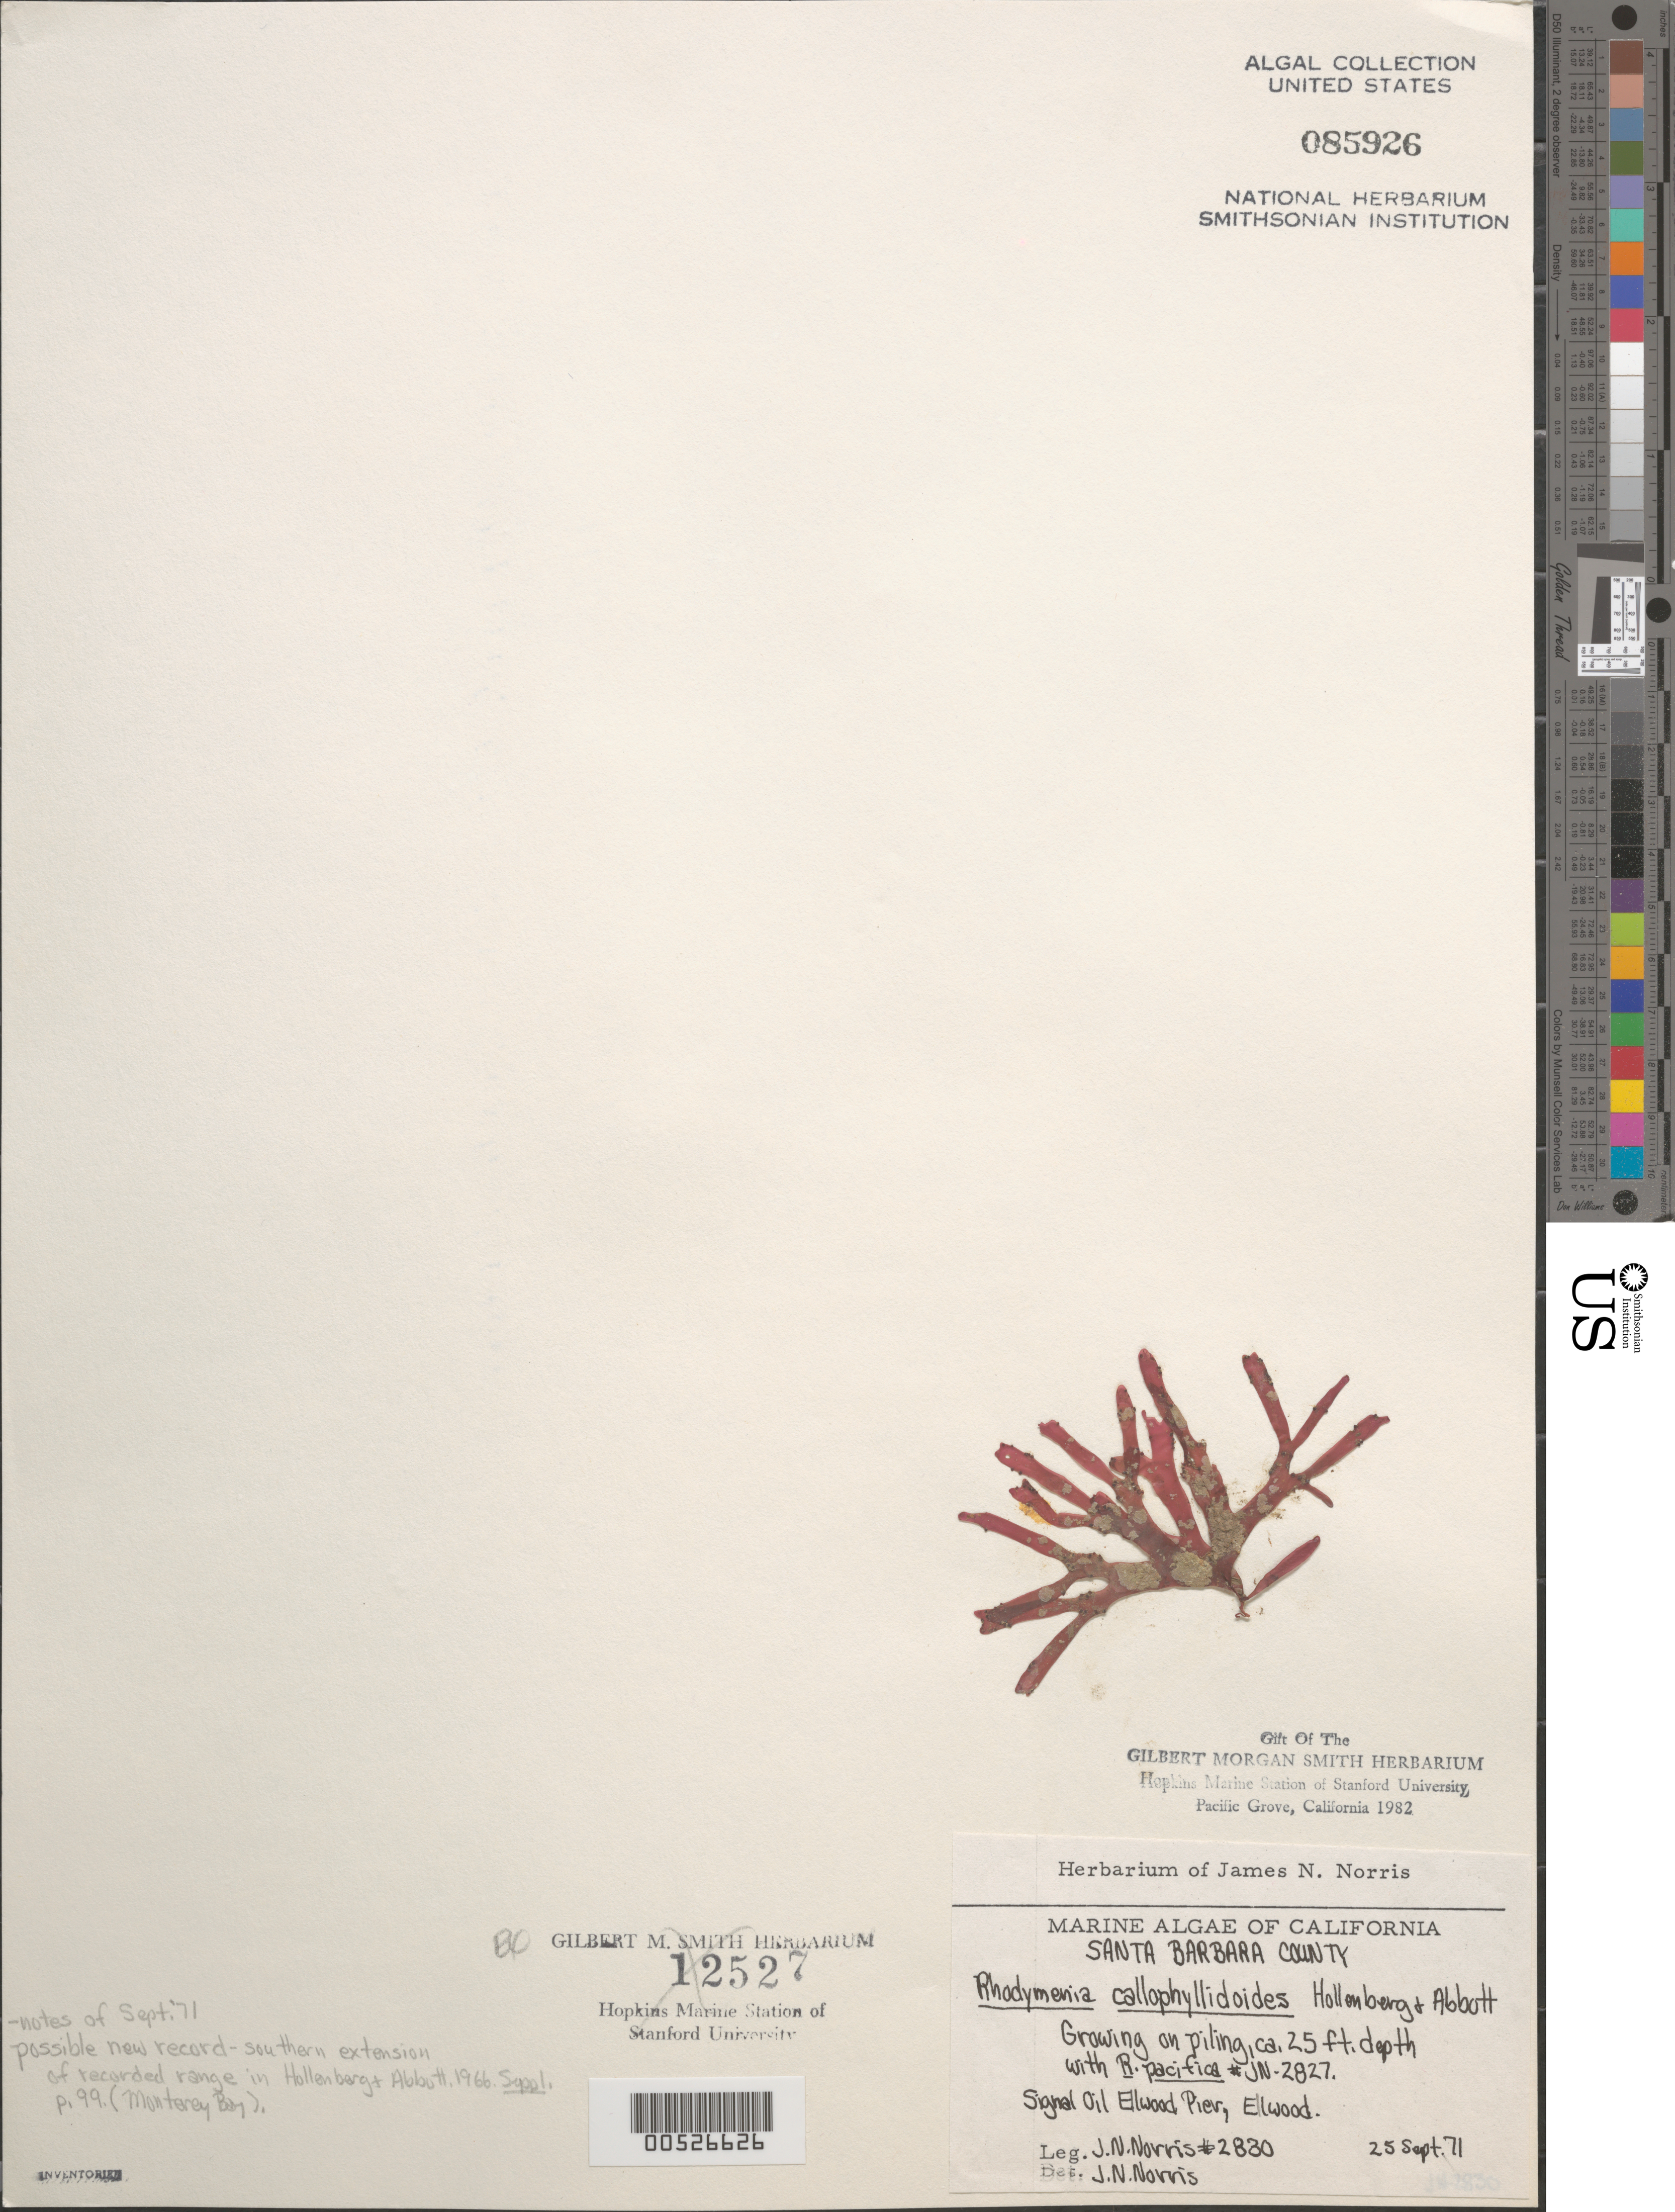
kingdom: Plantae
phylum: Rhodophyta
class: Florideophyceae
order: Rhodymeniales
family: Rhodymeniaceae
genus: Rhodymenia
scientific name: Rhodymenia callophyllidoides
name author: Hollenb. & I.A. Abbott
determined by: Norris, James N.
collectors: J. N. Norris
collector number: JN-2830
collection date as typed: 25 Sep 1971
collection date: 1971-09-25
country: United States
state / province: California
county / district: Santa Barbara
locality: Signal Oil Ellwood pier, Ellwood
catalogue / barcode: US 85926